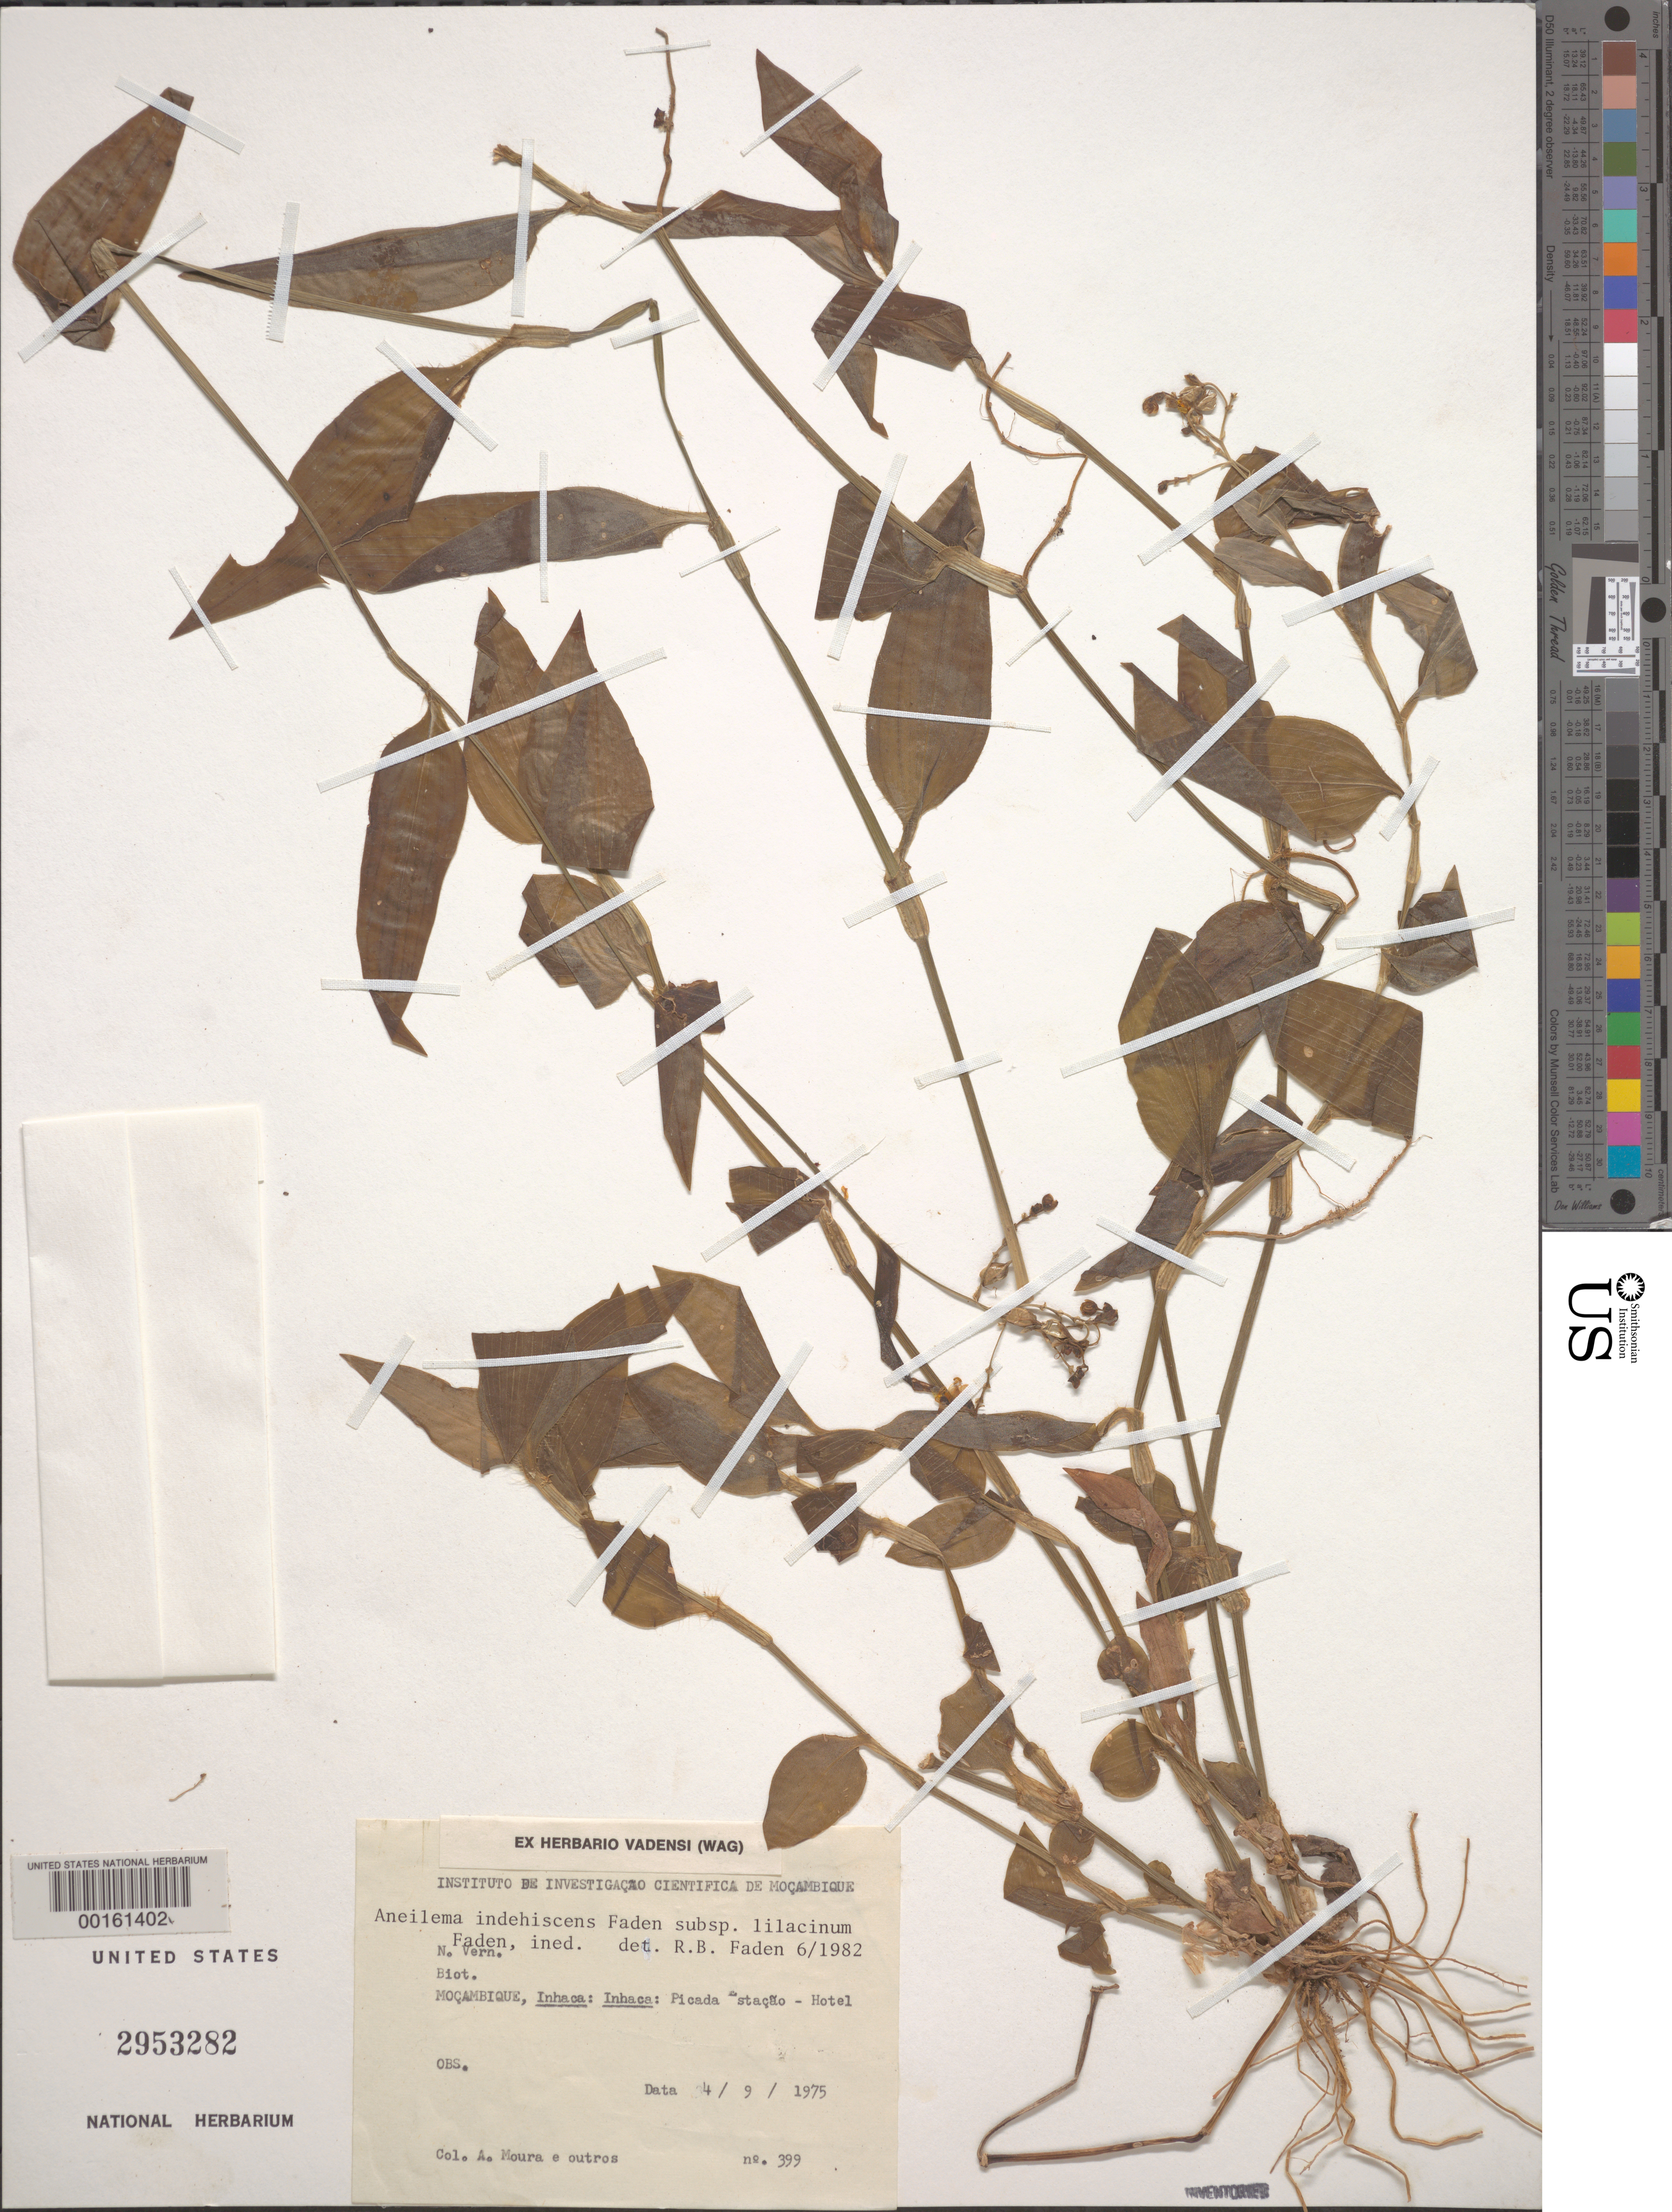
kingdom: Plantae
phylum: Tracheophyta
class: Liliopsida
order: Commelinales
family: Commelinaceae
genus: Aneilema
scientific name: Aneilema indehiscens subsp. lilacinum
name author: Faden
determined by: Faden, Robert B., (US), Smithsonian Institution - National Museum of Natural History (UNITED STATES)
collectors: A. Moura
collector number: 399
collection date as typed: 04 Sep 1975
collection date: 1975-09-04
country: Mozambique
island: Inhaca Island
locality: Inhaca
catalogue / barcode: US 2953282